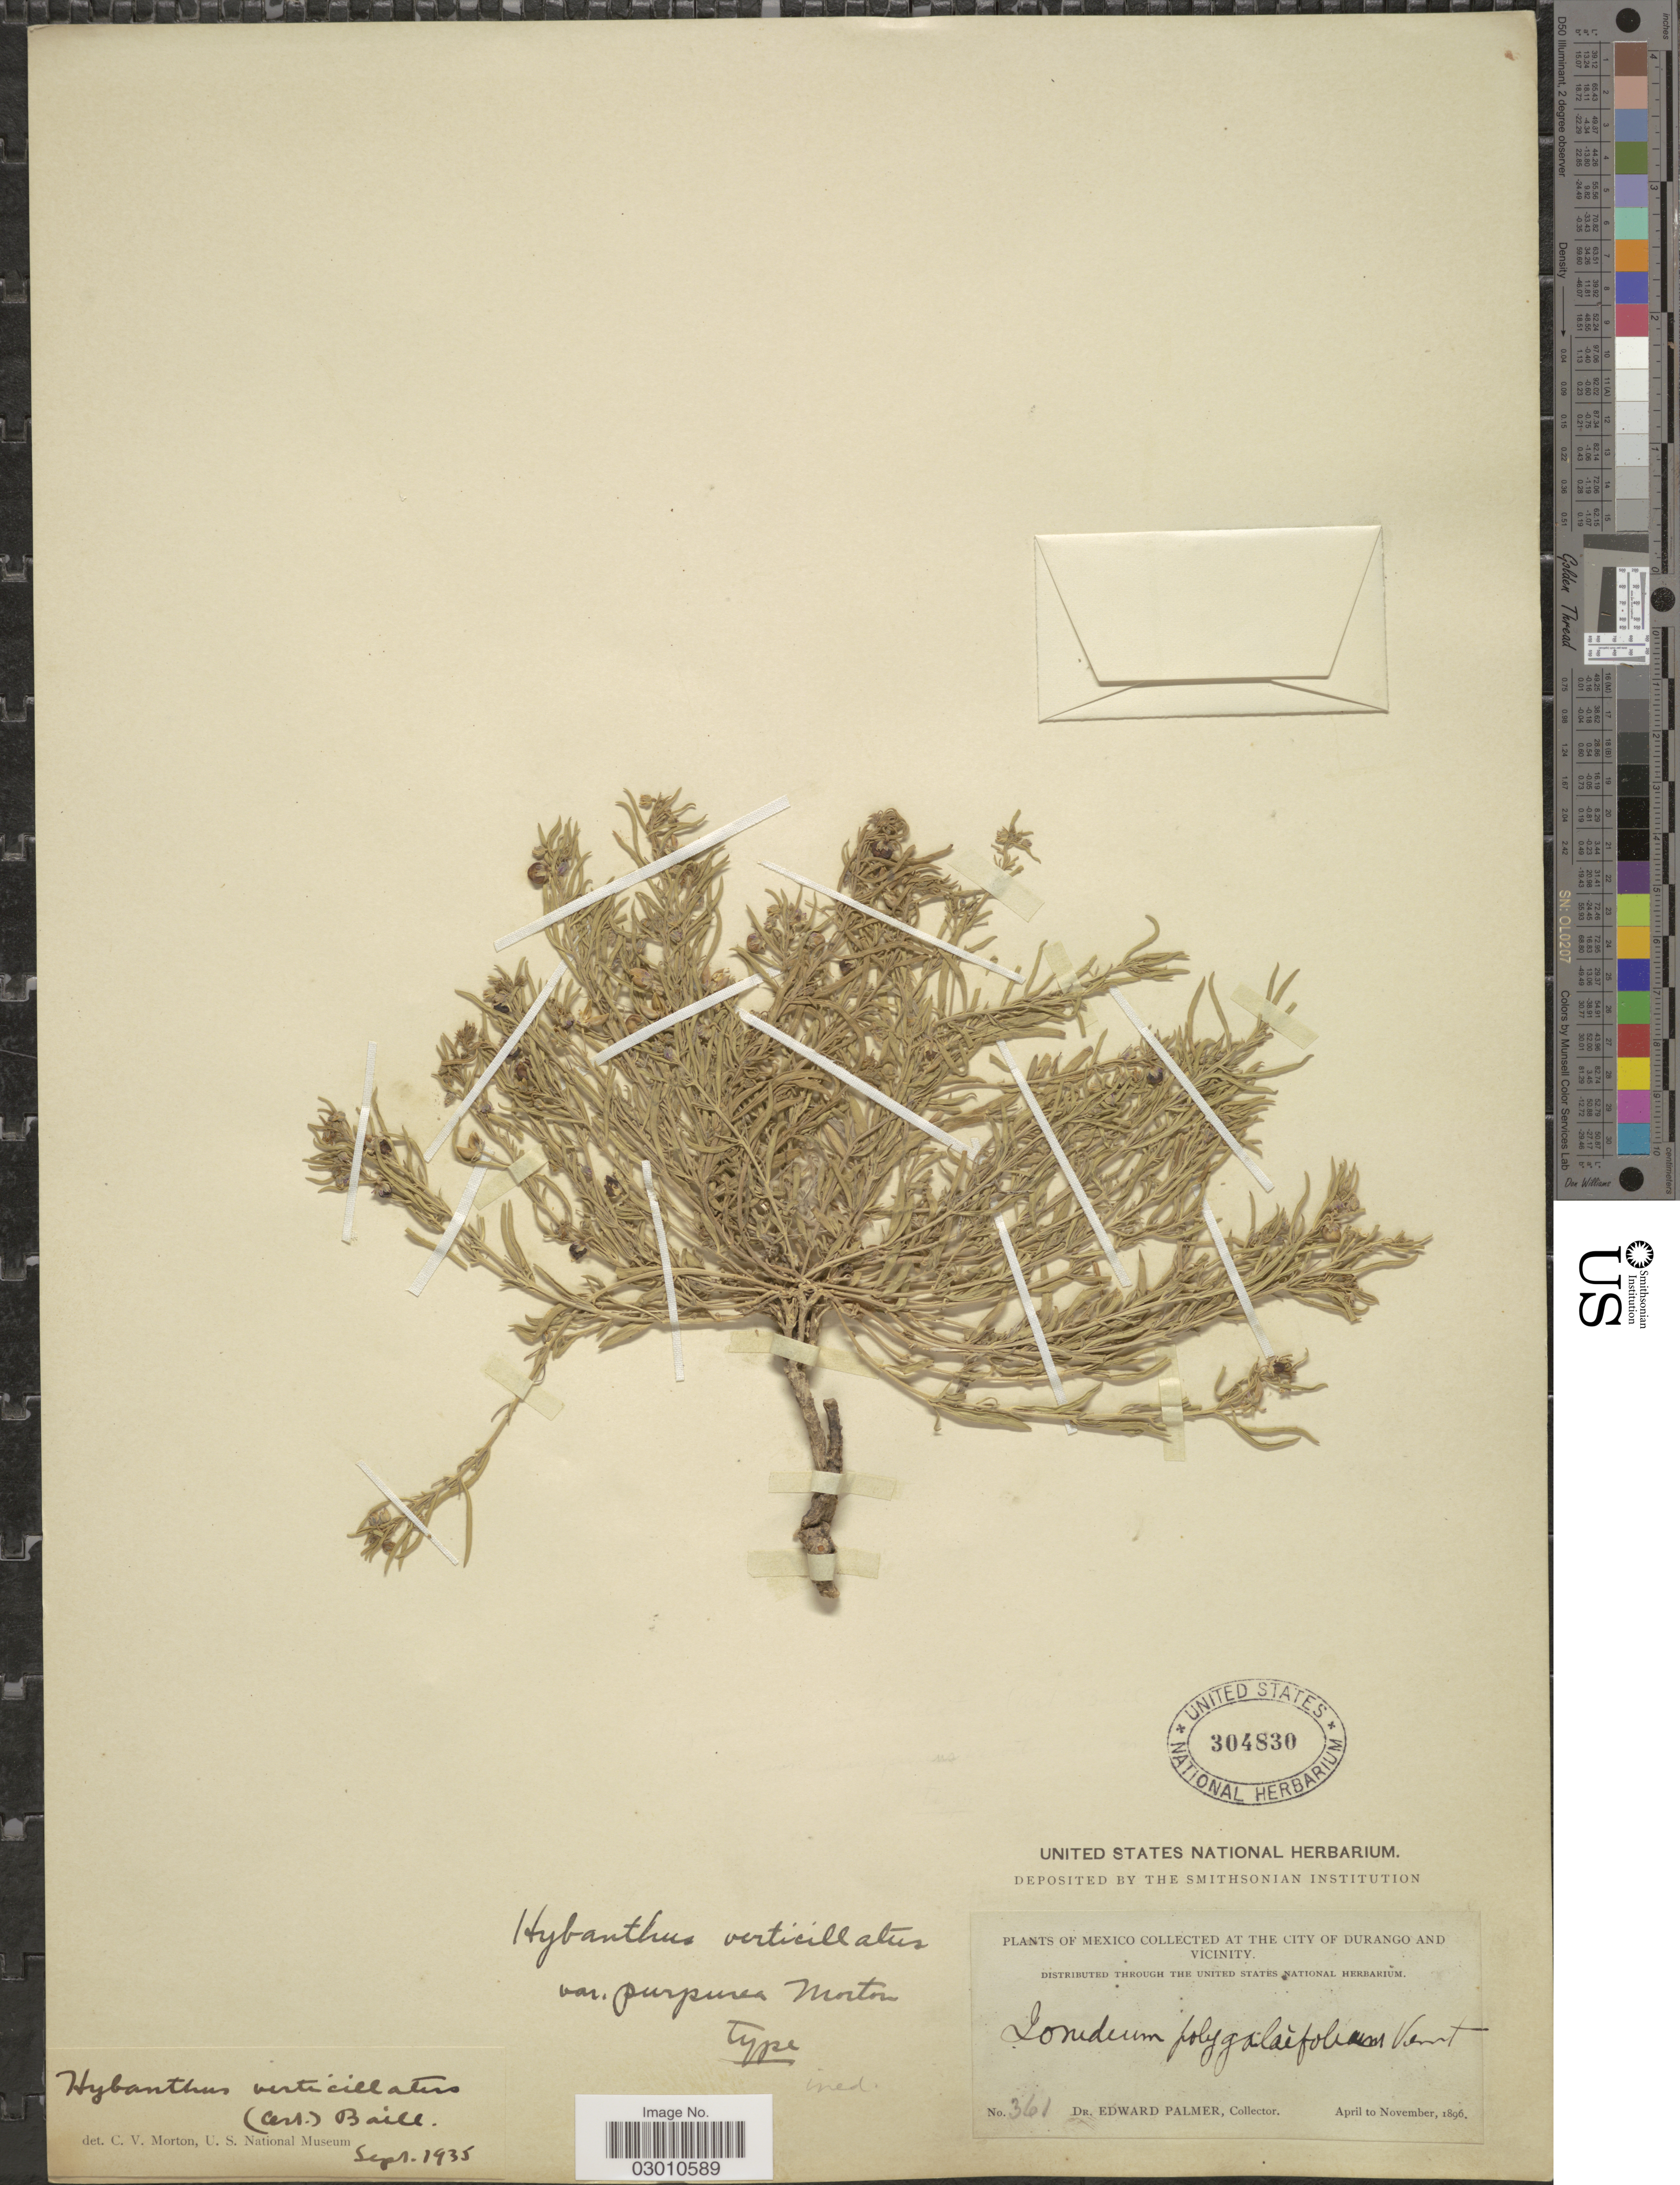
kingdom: Plantae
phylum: Tracheophyta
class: Magnoliopsida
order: Malpighiales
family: Violaceae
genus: Pombalia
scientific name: Pombalia verticillata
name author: (Ortega) Paula-Souza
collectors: E. Palmer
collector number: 361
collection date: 1896-04/1896-11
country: Mexico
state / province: Durango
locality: At the city of Durango and vicinity.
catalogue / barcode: US 304830